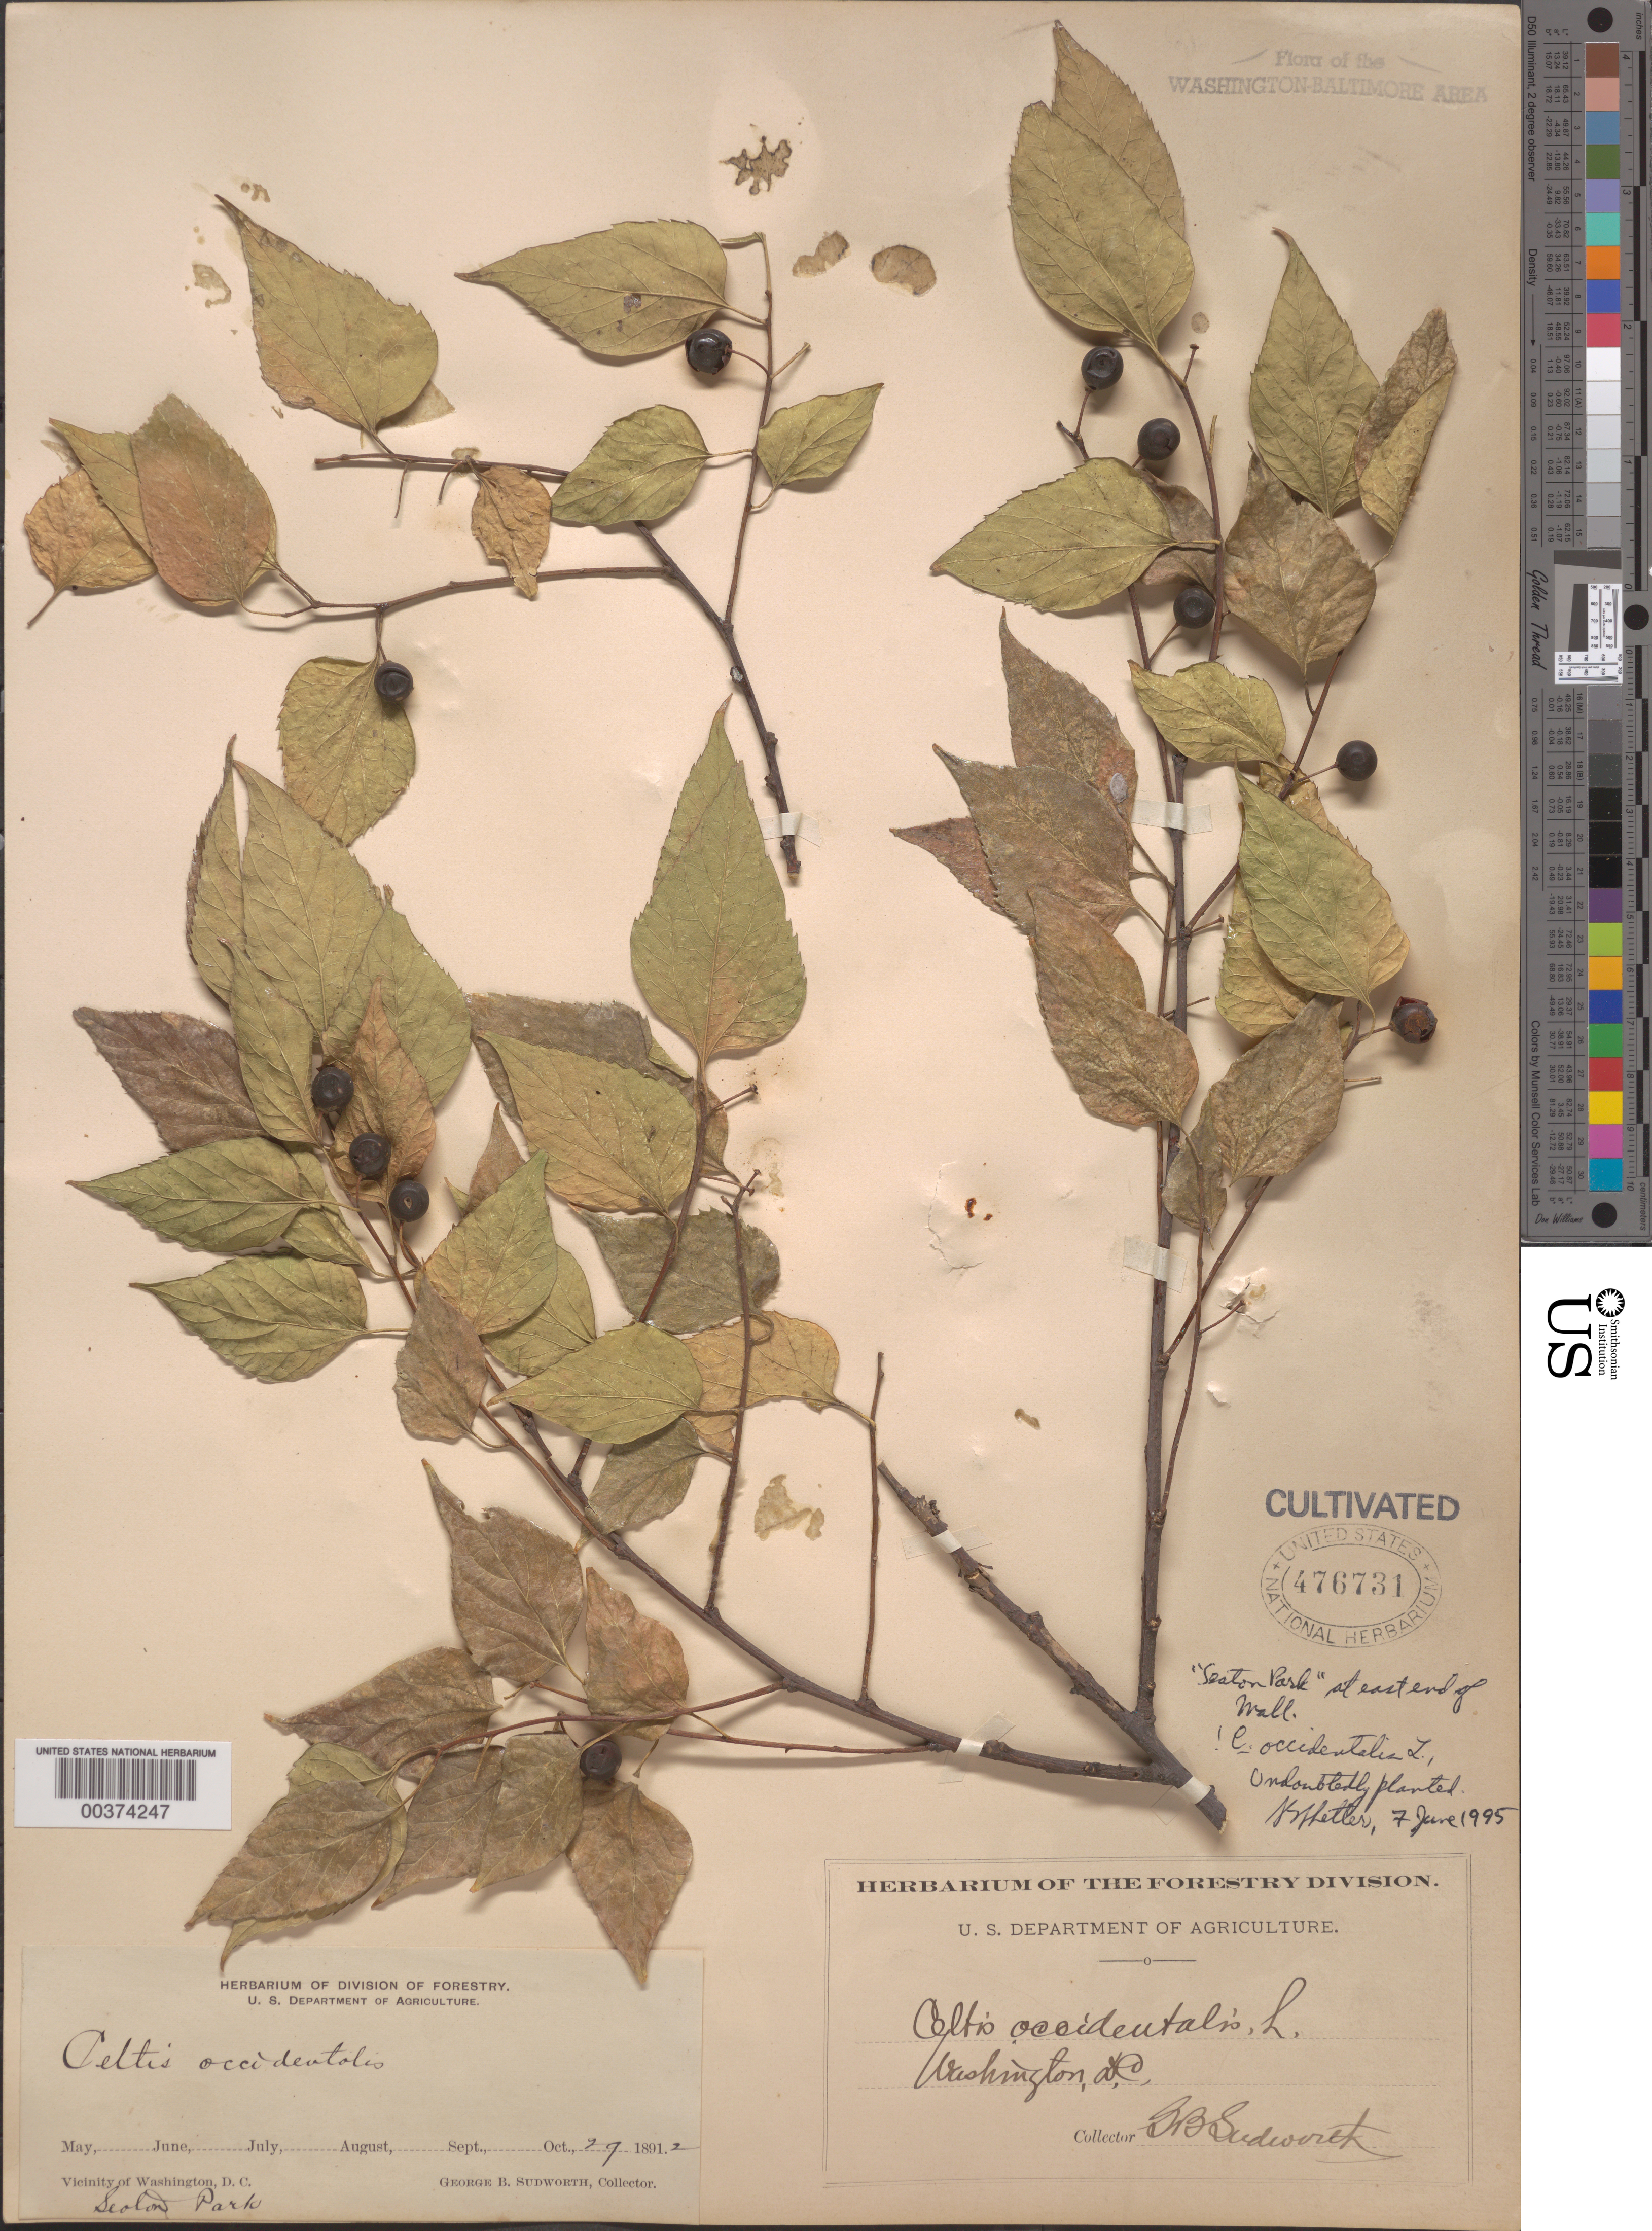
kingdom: Plantae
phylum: Tracheophyta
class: Magnoliopsida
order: Rosales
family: Cannabaceae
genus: Celtis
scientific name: Celtis occidentalis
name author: L.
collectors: G. B. Sudworth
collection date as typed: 29 Oct 1892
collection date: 1892-10-29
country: United States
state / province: District of Columbia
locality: Seaton Park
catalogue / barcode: US 476731